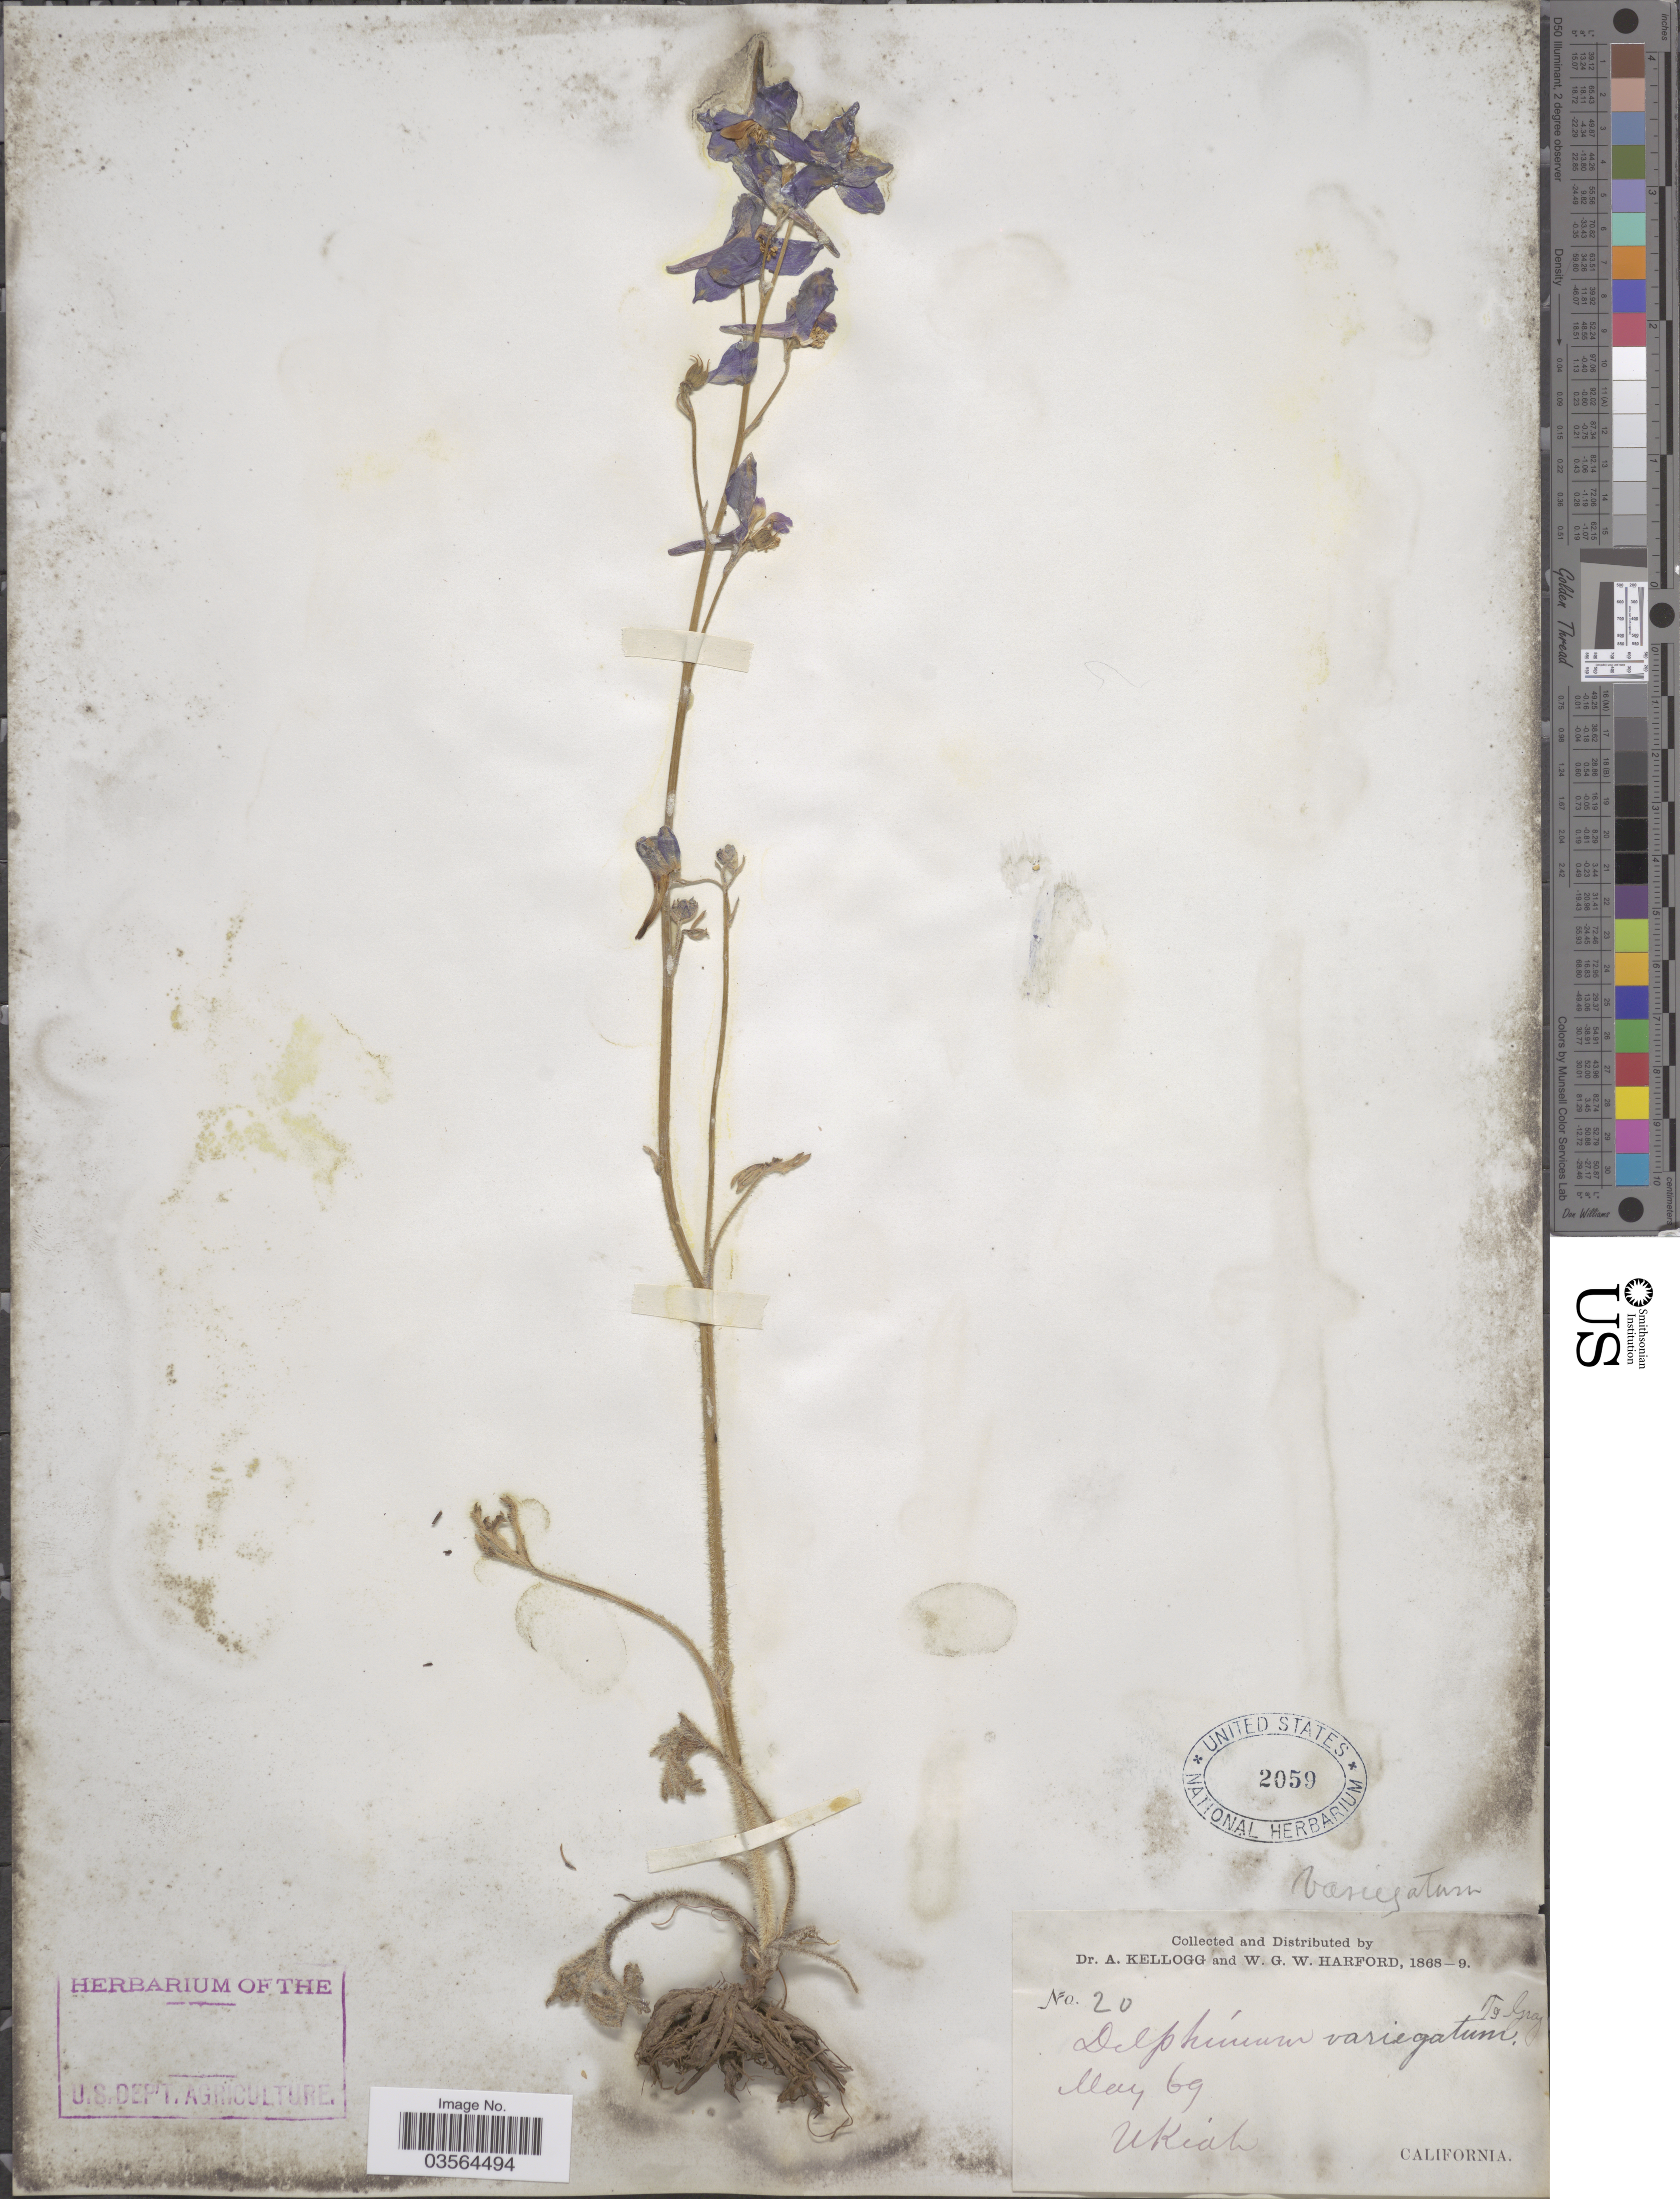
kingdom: Plantae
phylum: Tracheophyta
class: Magnoliopsida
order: Ranunculales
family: Ranunculaceae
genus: Delphinium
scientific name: Delphinium variegatum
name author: Torr. & A. Gray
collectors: A. Kellogg & W. G. W. Harford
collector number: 20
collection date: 1869-05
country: United States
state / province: California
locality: Ukiah.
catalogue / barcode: US 2059